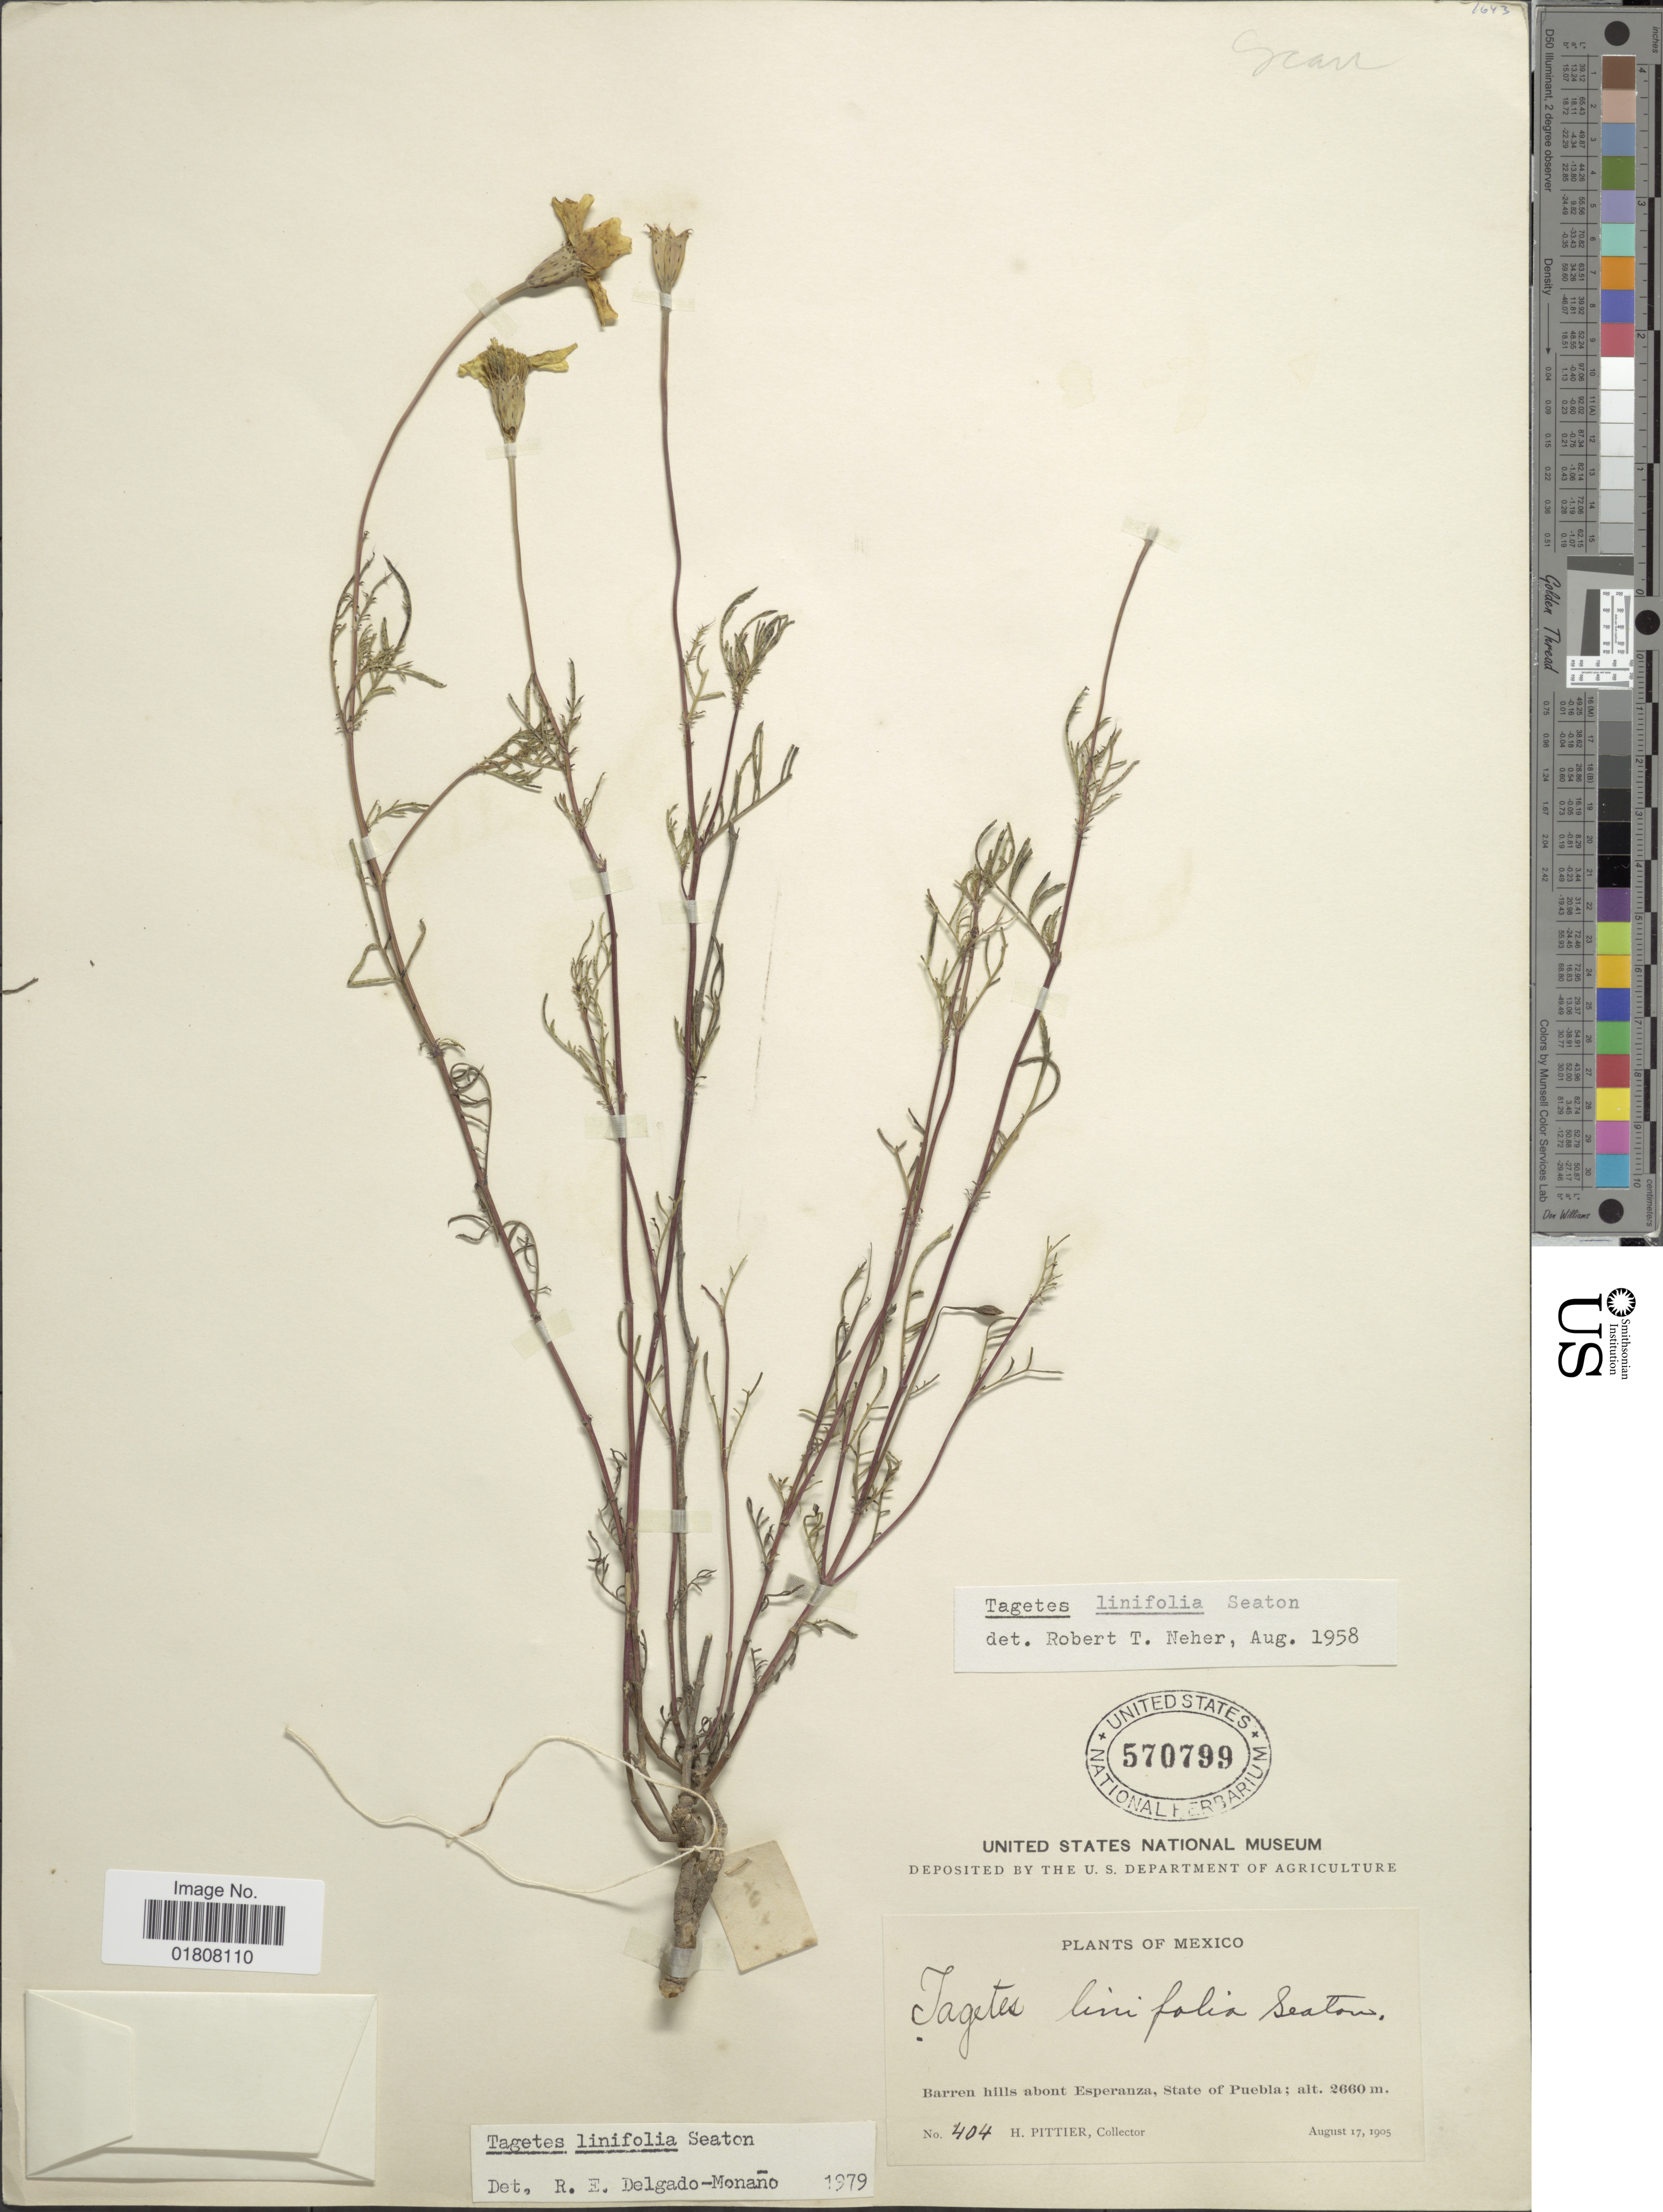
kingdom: Plantae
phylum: Tracheophyta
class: Magnoliopsida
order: Asterales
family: Asteraceae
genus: Tagetes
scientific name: Tagetes linifolia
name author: Seaton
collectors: H. F. Pittier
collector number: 404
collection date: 1905-08-17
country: Mexico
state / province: Puebla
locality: Barren hills about Esperanza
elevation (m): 2660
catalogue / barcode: US 570799